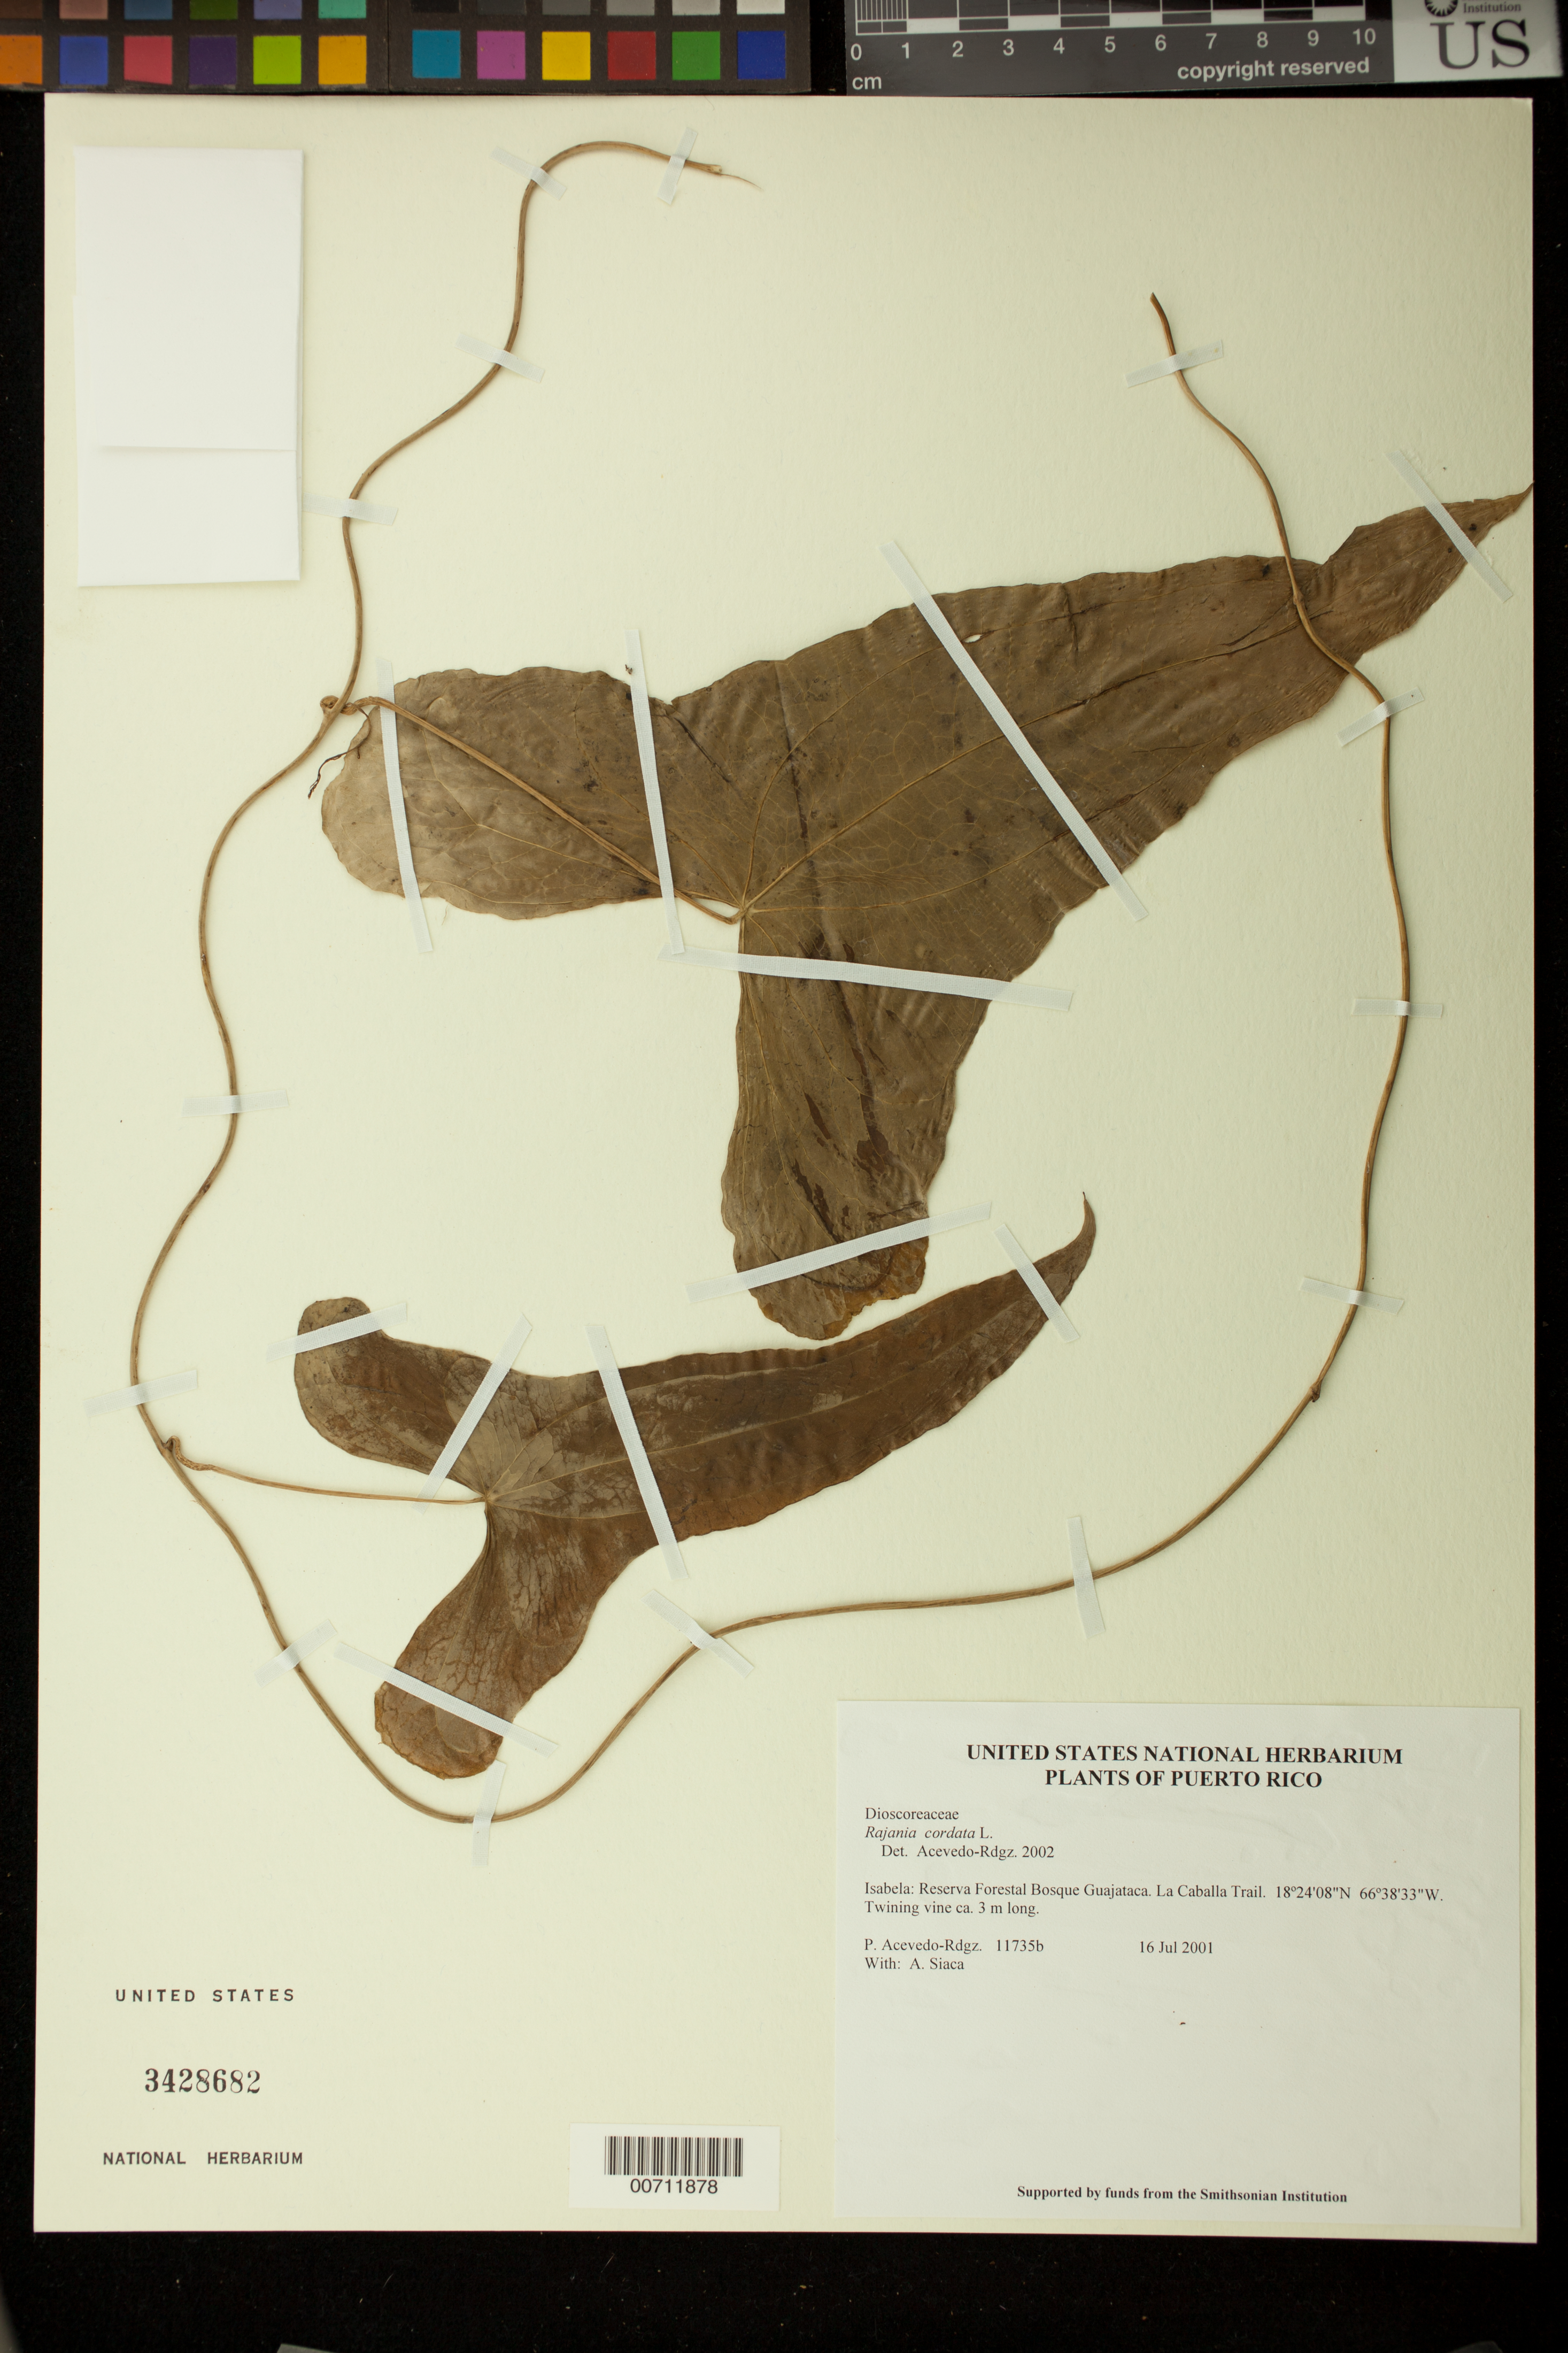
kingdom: Plantae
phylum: Tracheophyta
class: Liliopsida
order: Dioscoreales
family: Dioscoreaceae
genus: Dioscorea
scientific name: Dioscorea cordata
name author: (L.) Raz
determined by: Strong, M. T., (US), Smithsonian Institution - National Museum of Natural History (UNITED STATES)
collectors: P. Acevedo-Rodr. & A. Siaca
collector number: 11735 b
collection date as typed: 16 Jul 2001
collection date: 2001-07-16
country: Puerto Rico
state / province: Isabela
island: Puerto Rico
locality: Isabela: Reserva Forestal Bosque Guajataca. La Caballa Trail.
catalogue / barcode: US 3428682